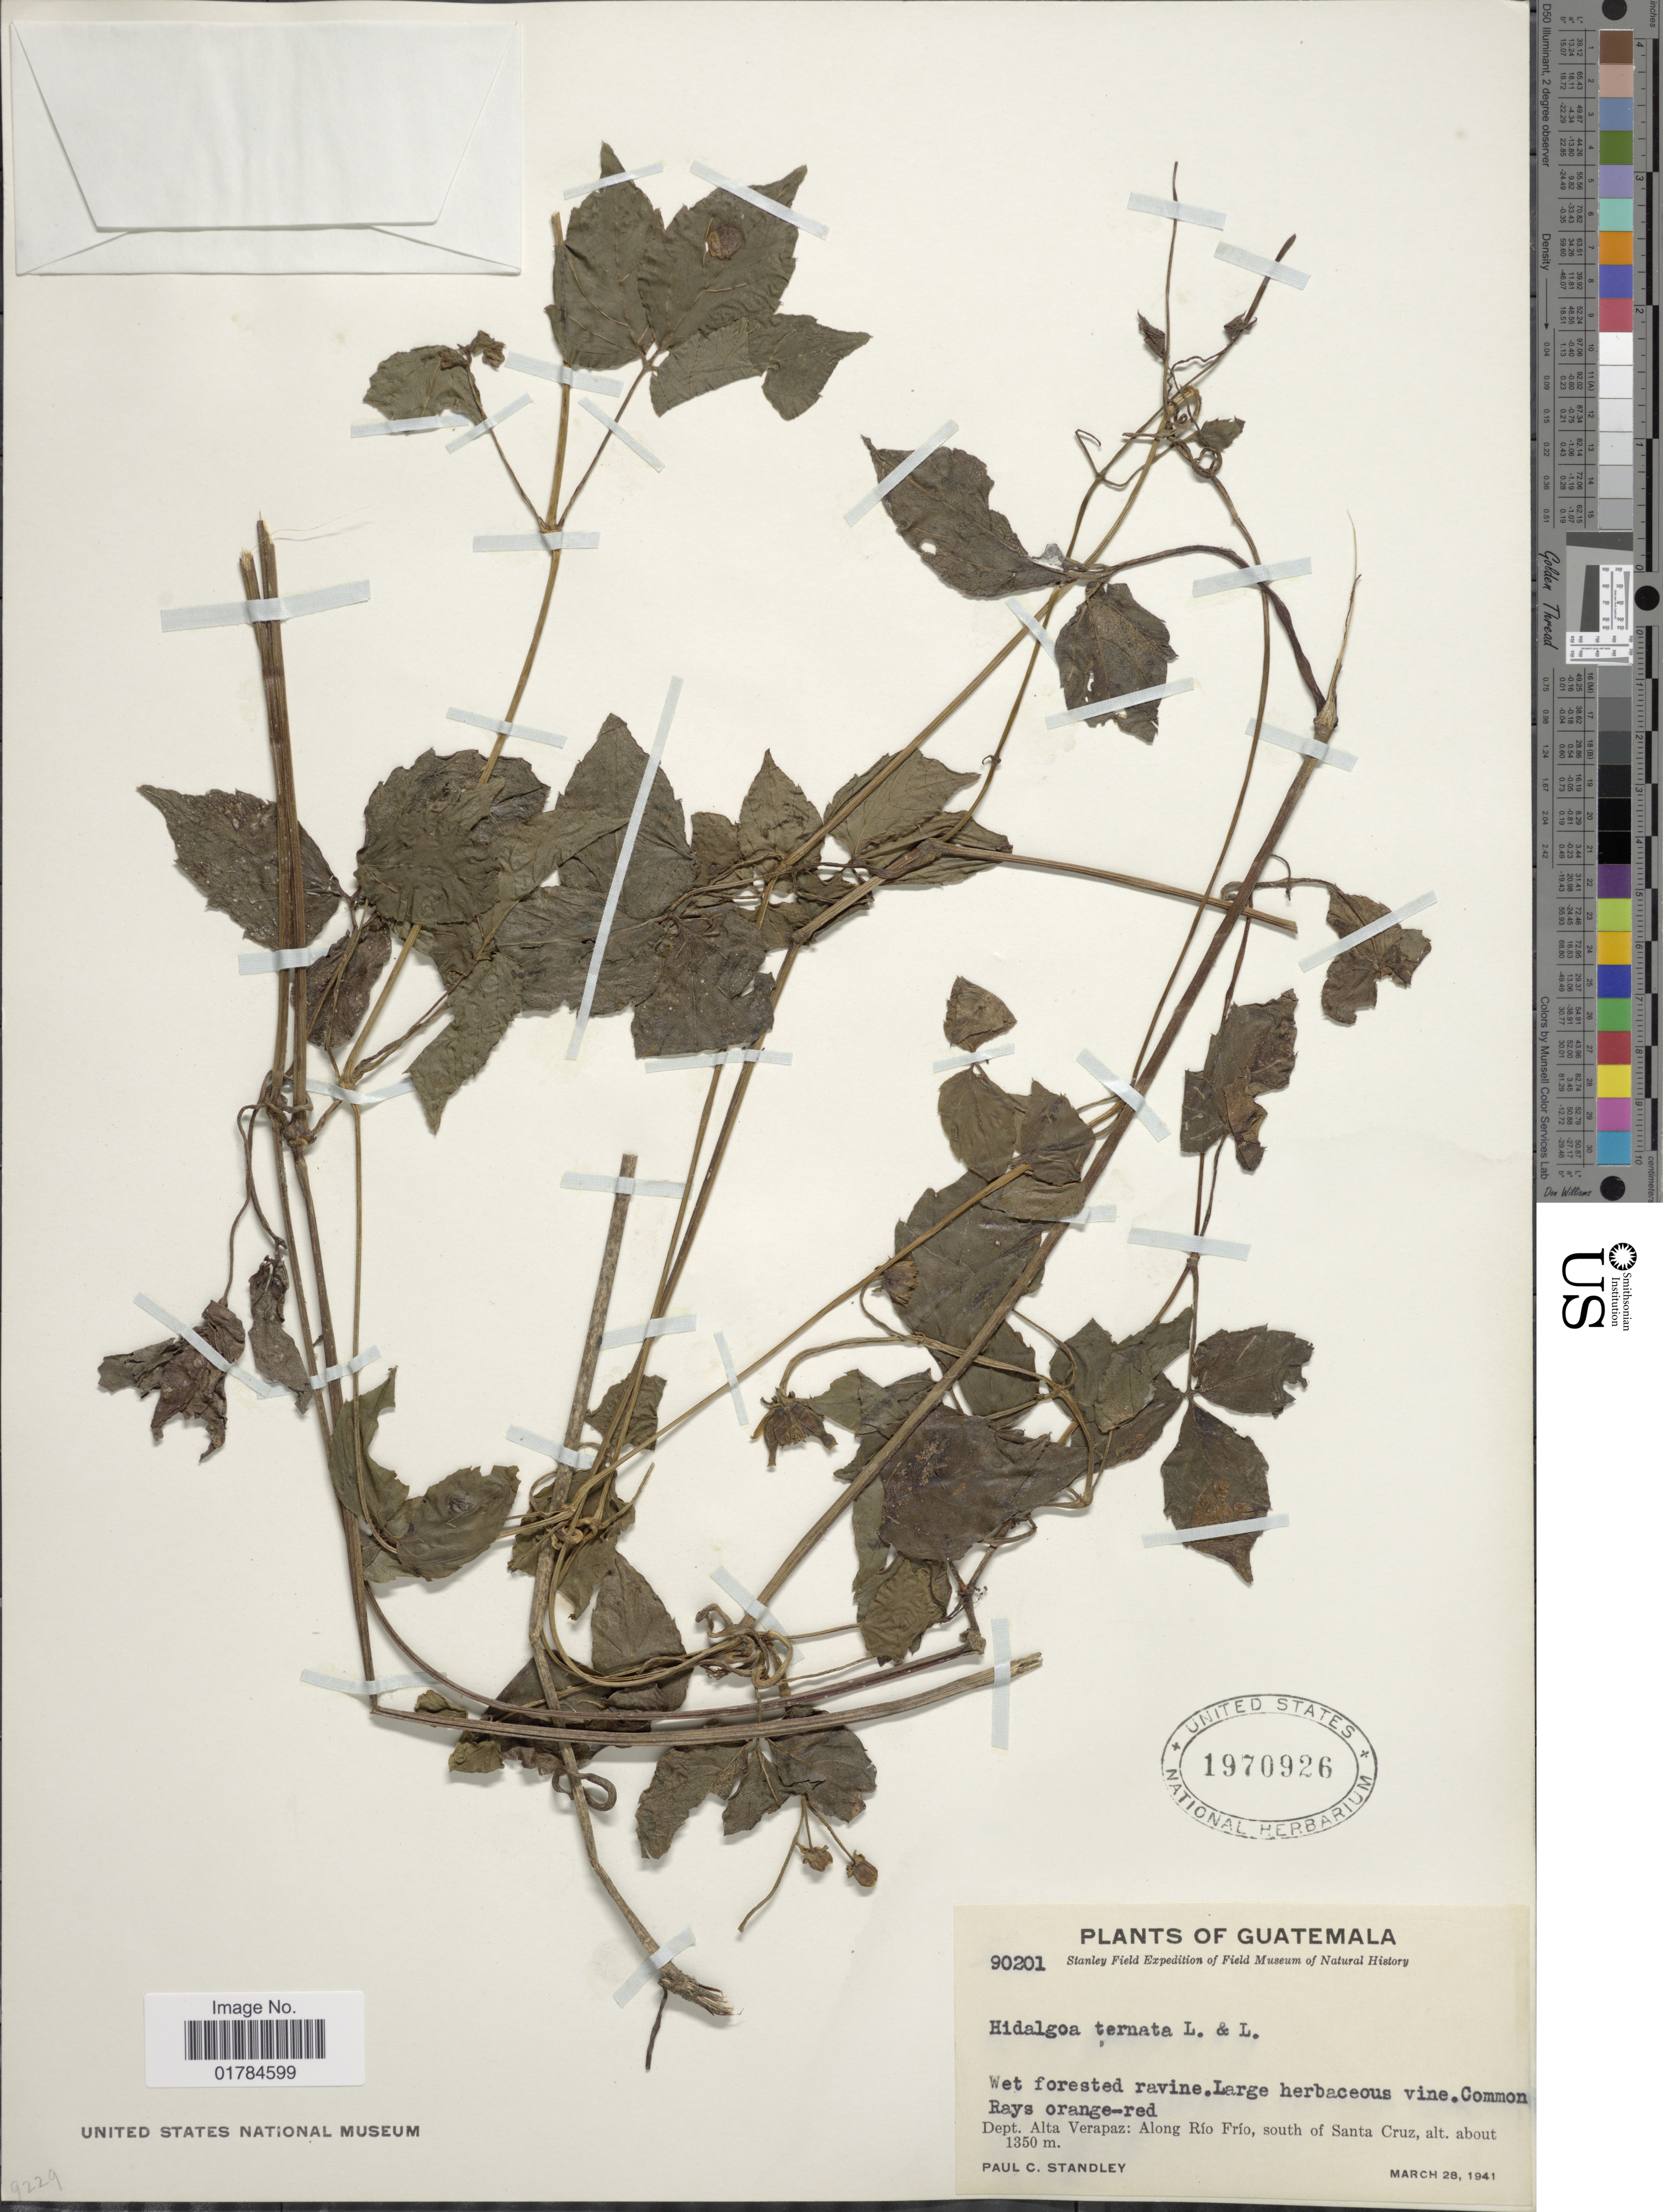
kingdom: Plantae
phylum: Tracheophyta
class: Magnoliopsida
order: Asterales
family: Asteraceae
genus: Hidalgoa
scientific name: Hidalgoa ternata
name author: La Llave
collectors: P. C. Standley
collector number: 90201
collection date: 1941-03-28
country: Guatemala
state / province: Alta Verapaz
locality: Along Rio Frio, south of Santa Cruz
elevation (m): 1350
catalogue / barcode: US 1970926